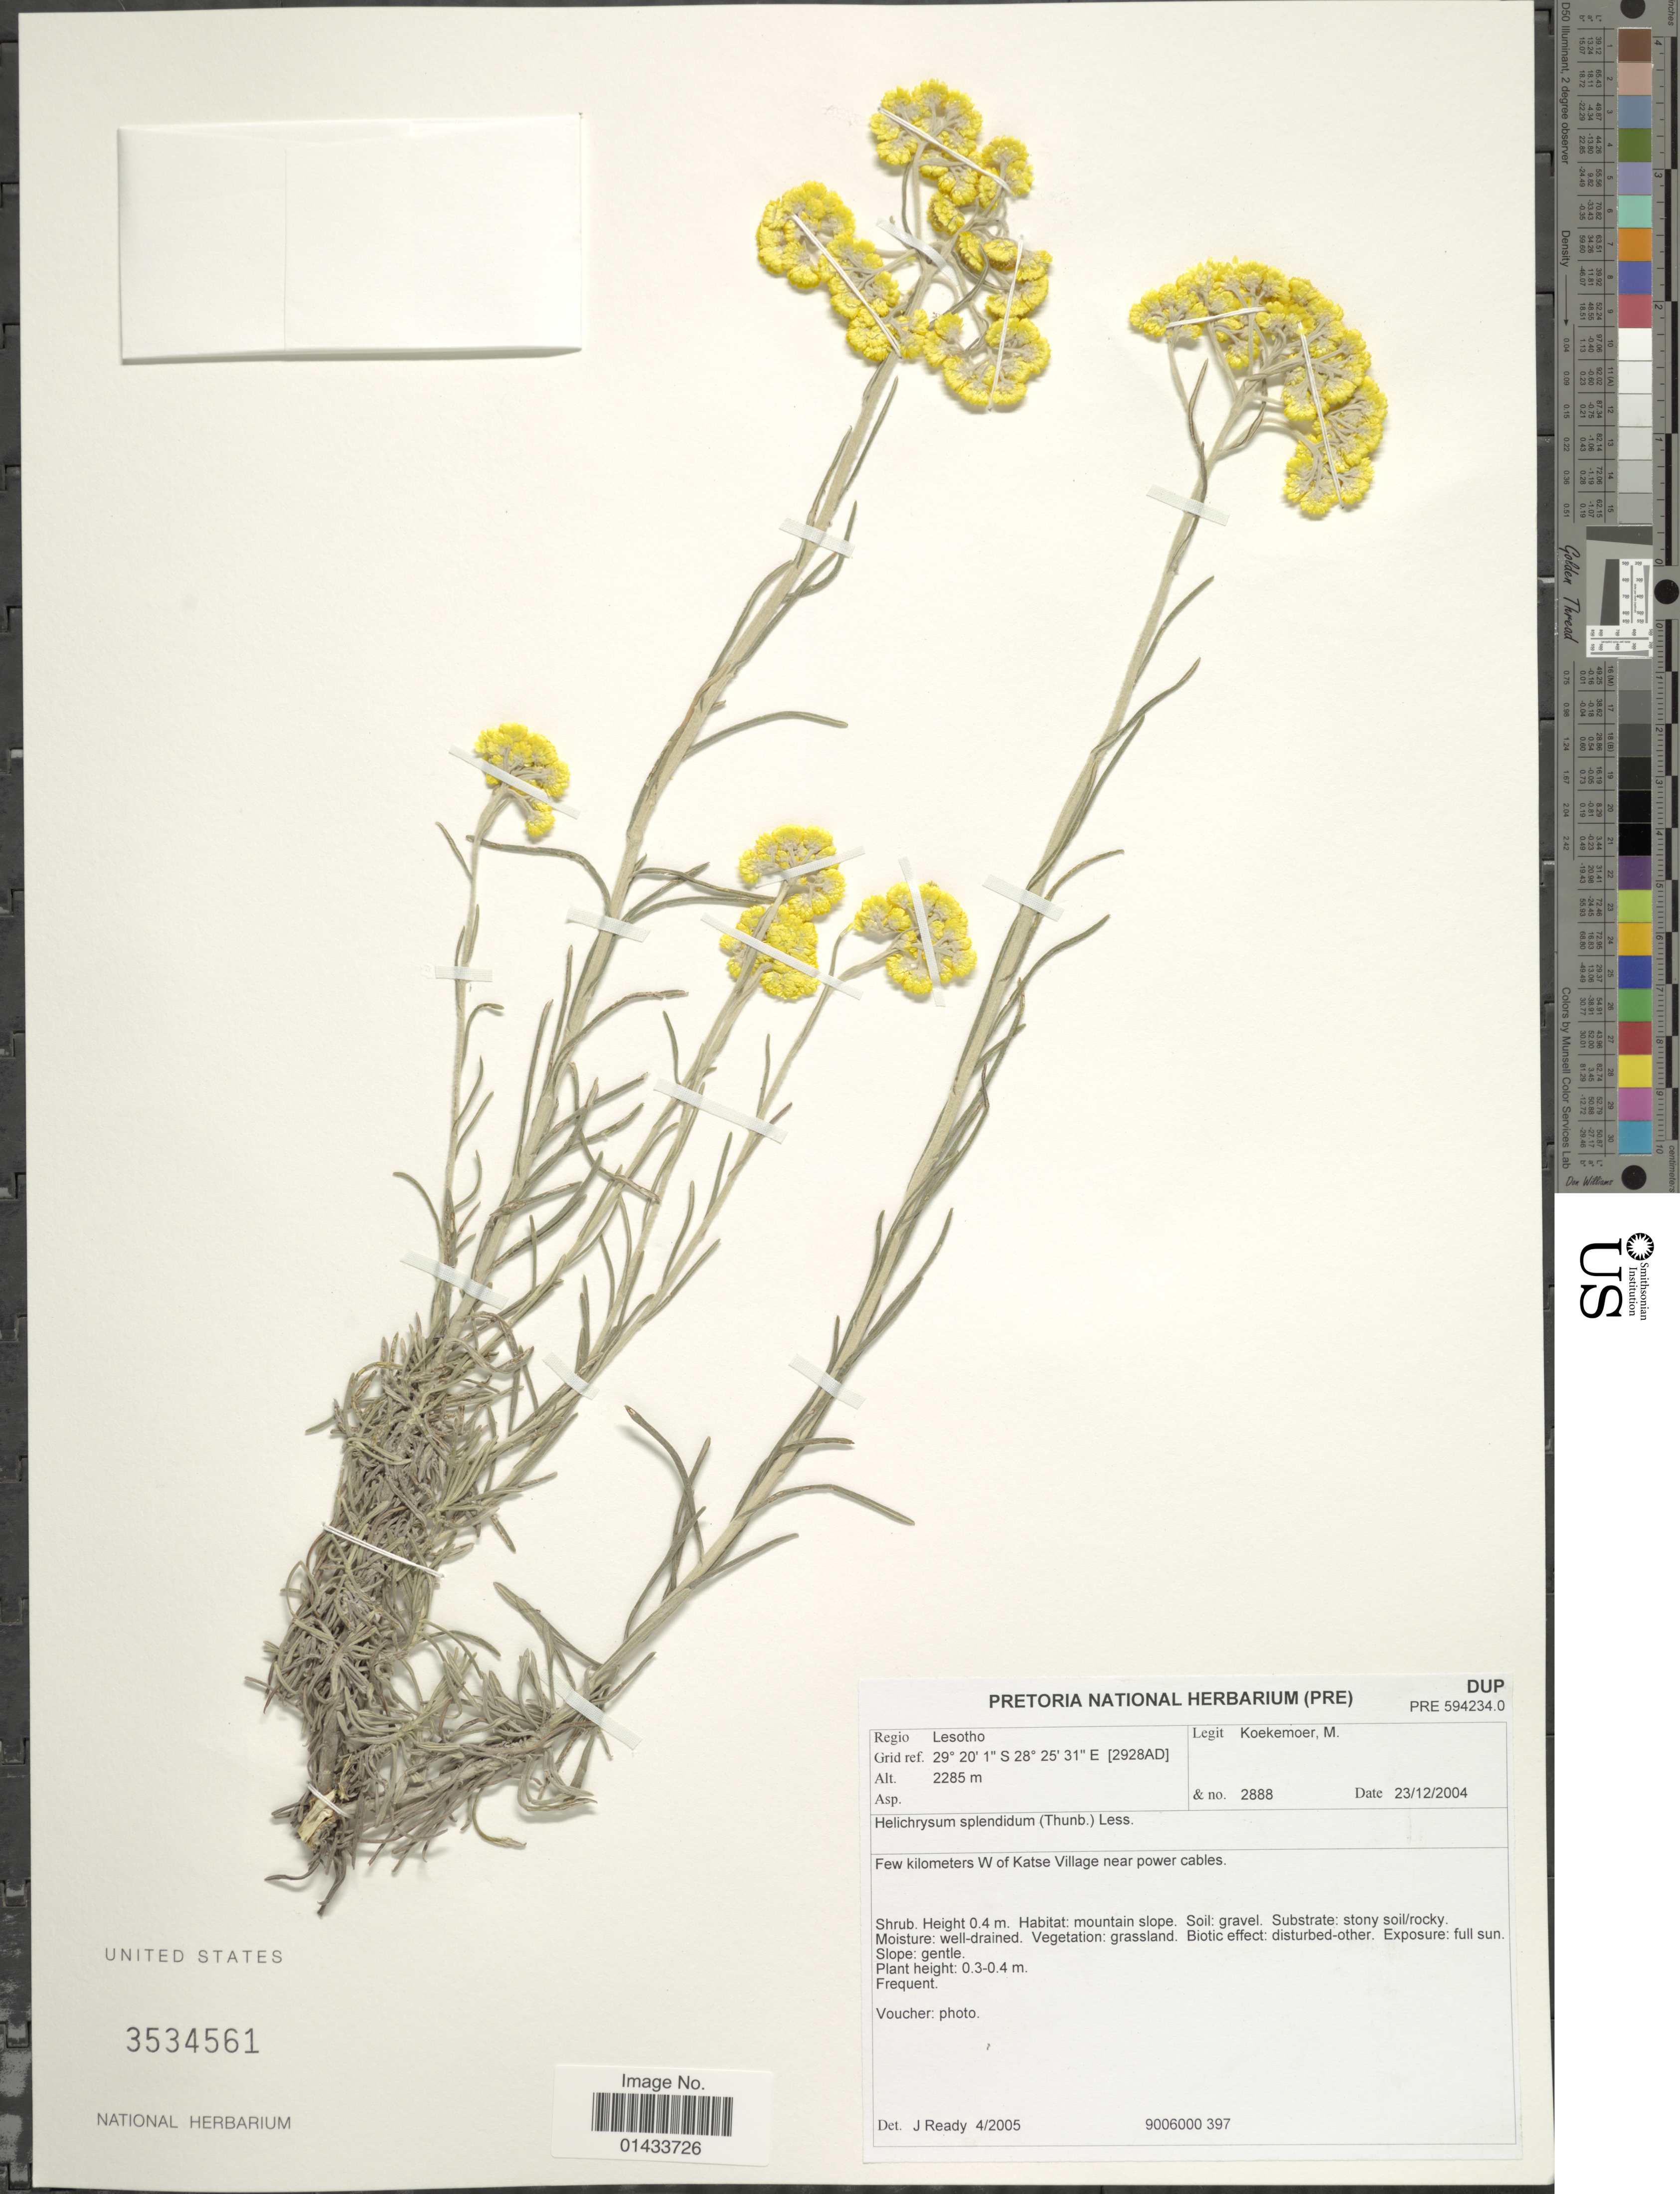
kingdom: Plantae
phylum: Tracheophyta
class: Magnoliopsida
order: Asterales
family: Asteraceae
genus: Helichrysum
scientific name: Helichrysum splendidum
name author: (Thunb.) Less.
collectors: M. Koekemoer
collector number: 2888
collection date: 2004-12-23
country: Lesotho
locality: Regio Lesotho, Grid ref. [2928AD], Few kilometers W of Katse Village near power cables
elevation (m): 2285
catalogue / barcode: US 3534561